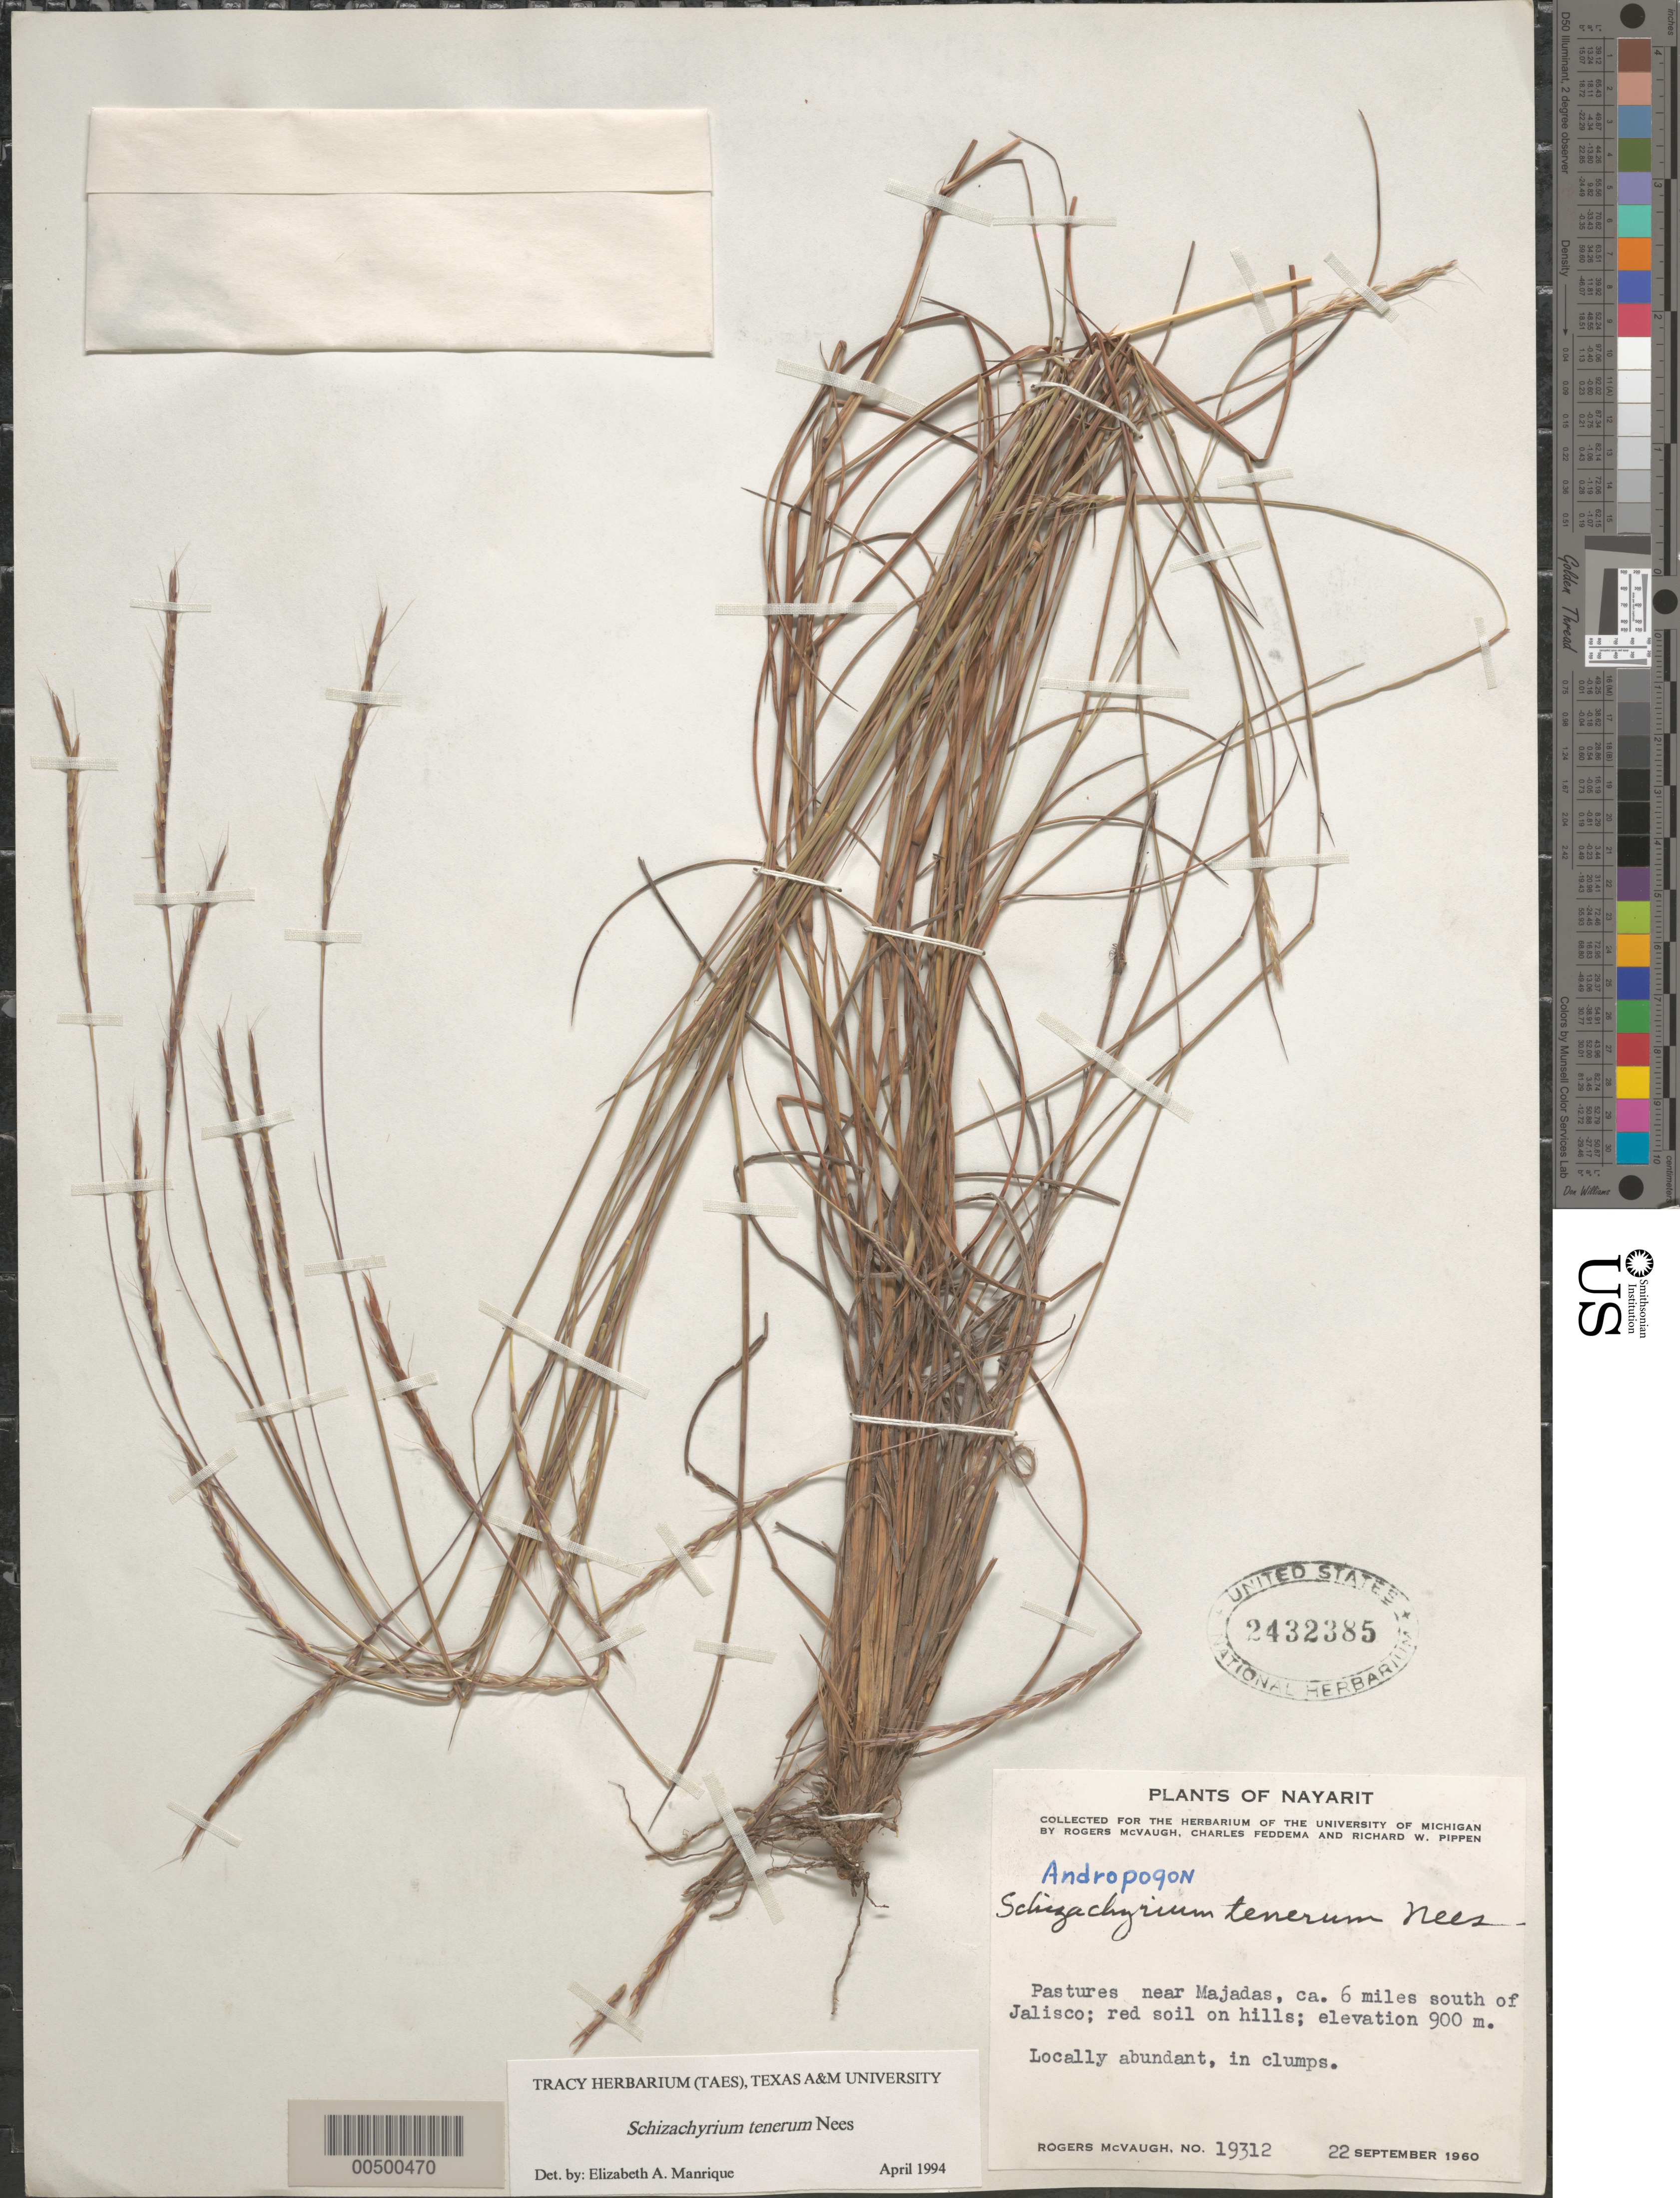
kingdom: Plantae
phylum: Tracheophyta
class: Liliopsida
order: Poales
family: Poaceae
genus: Schizachyrium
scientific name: Schizachyrium tenerum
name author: Nees in Mart.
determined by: Manrique, E. A.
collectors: R. McVaugh, C. Feddema & R. W. Pippen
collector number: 19312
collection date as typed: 22 Sep 1960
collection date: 1960-09-22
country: Mexico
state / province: Nayarit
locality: Near Majadas, ca. 6 mi S of Jalisco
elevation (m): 900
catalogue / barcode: US 2432385